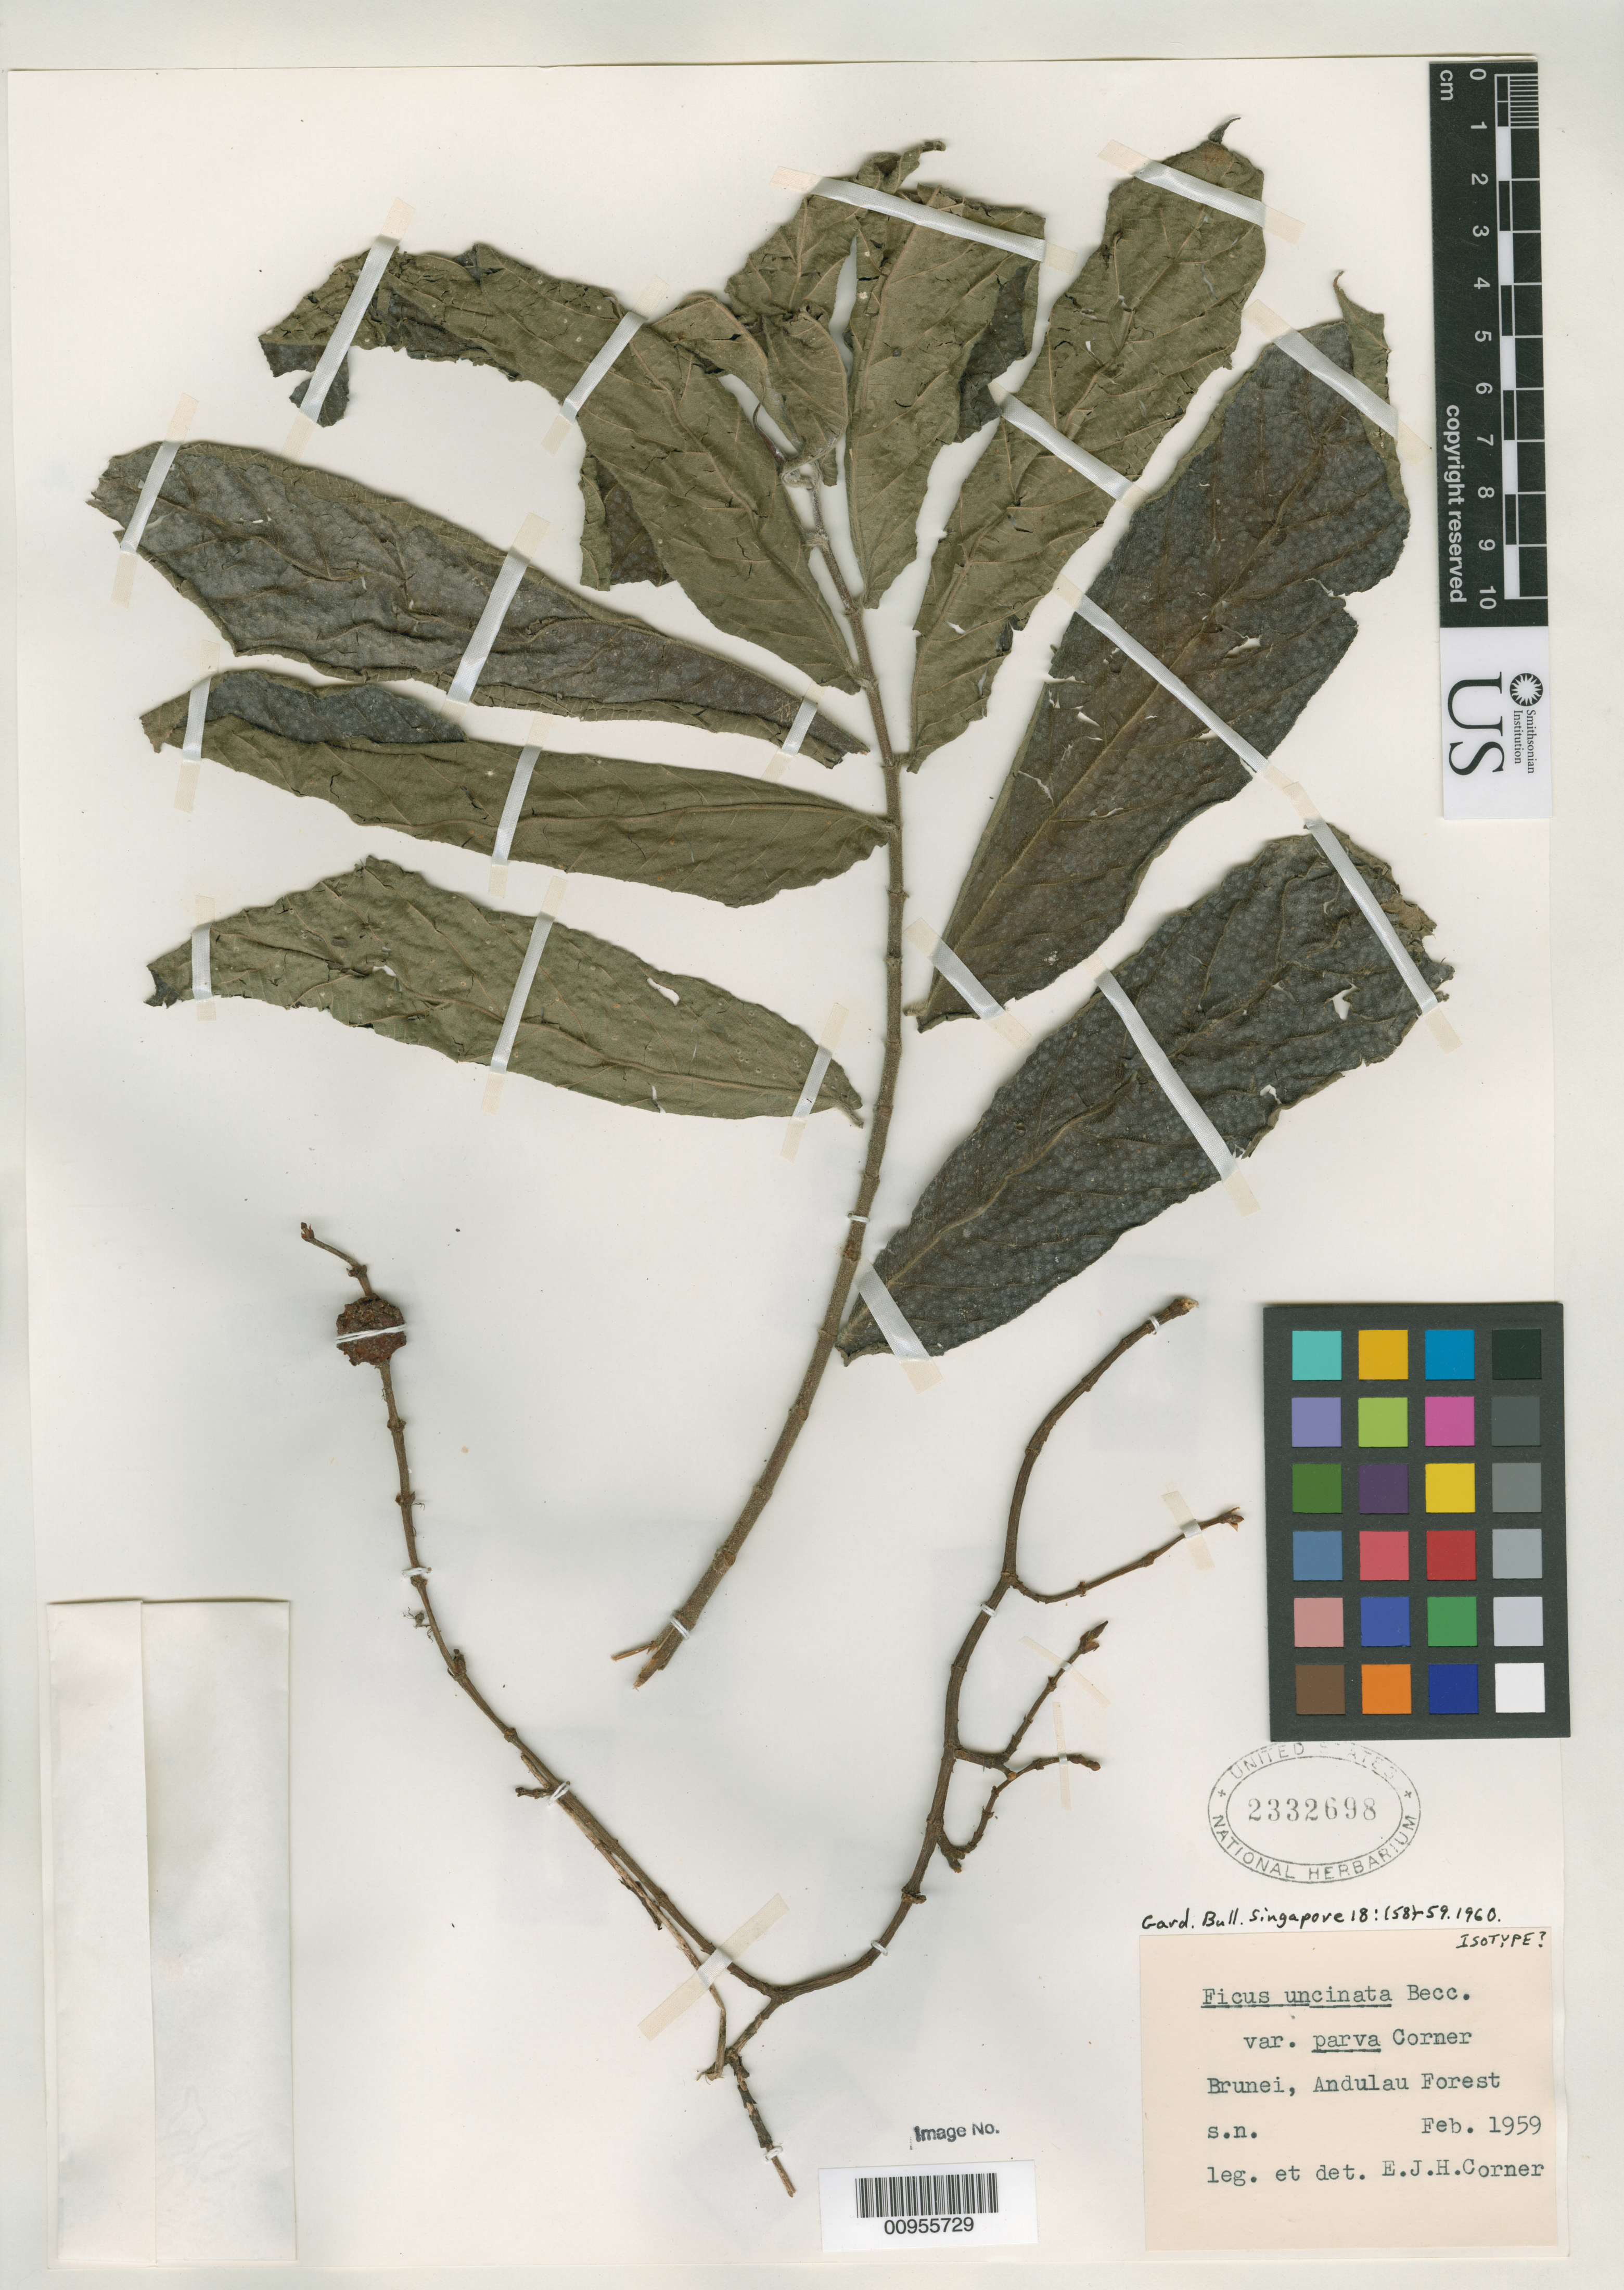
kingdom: Plantae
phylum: Tracheophyta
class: Magnoliopsida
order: Rosales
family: Moraceae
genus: Ficus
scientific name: Ficus uncinata var. parva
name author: Corner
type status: Isotype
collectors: E. Corner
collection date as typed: Feb 1959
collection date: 1959-02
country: Brunei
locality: Andulau Forest.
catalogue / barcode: US 2332698